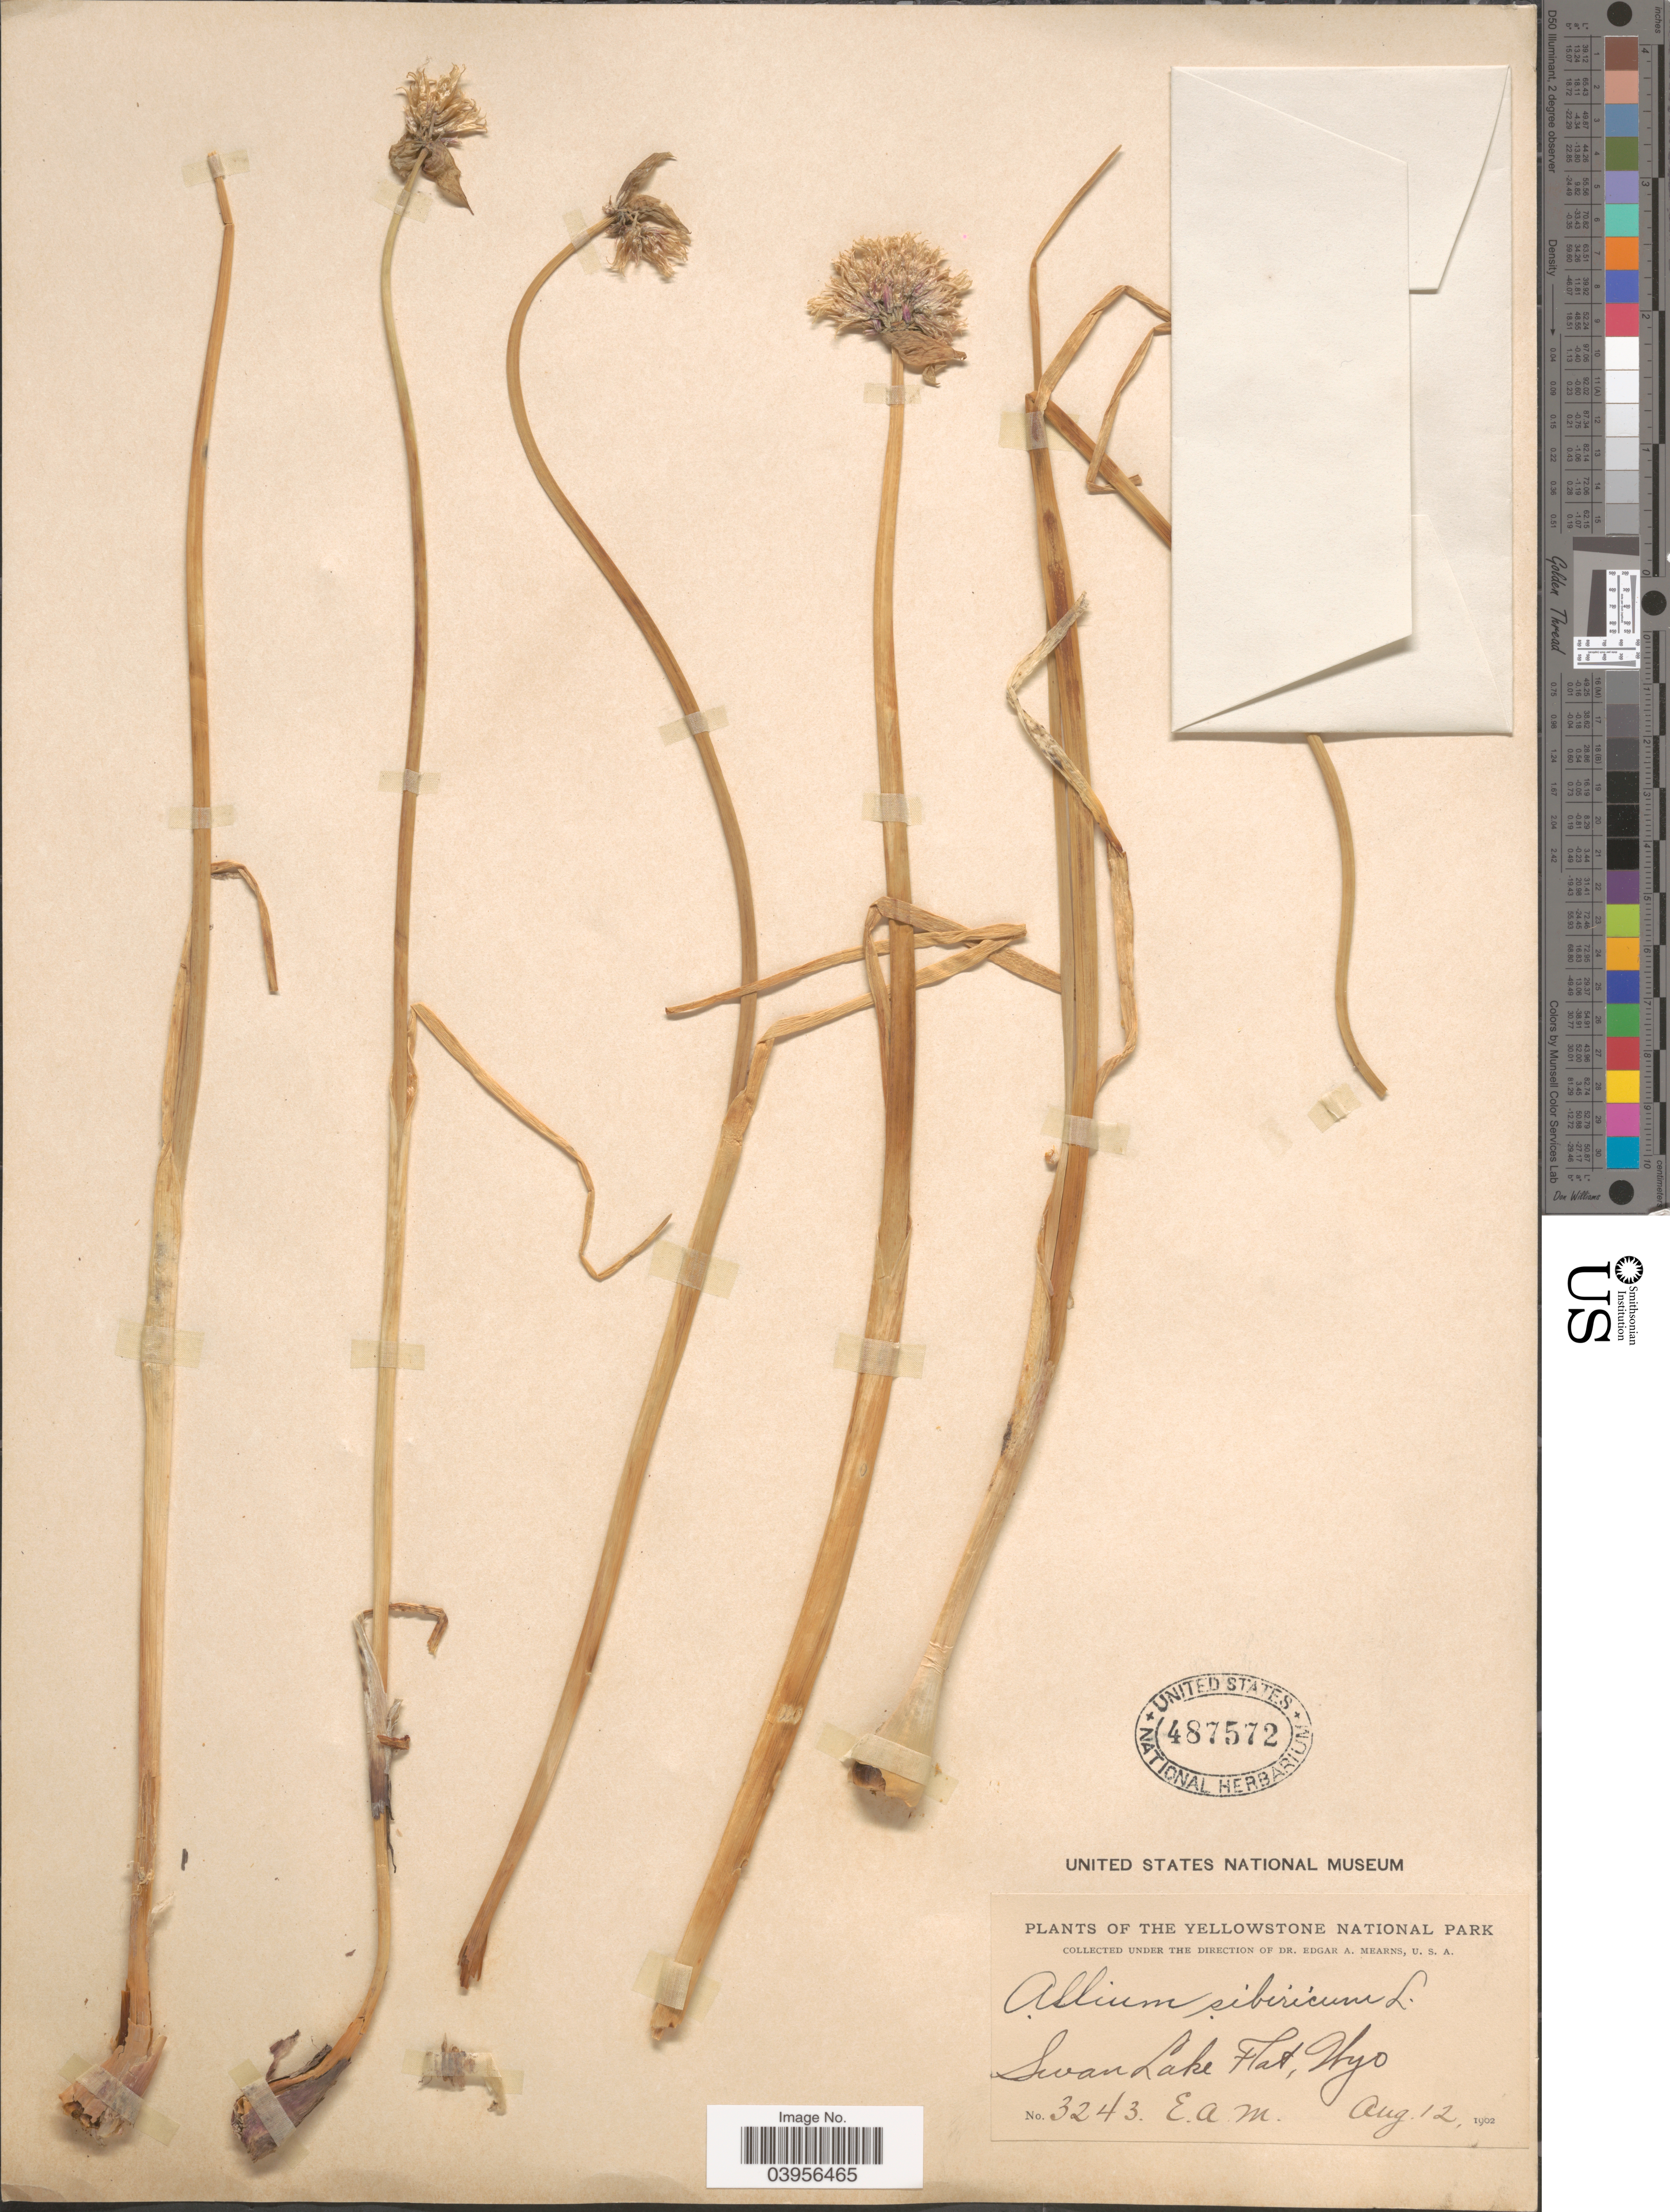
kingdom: Plantae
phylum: Tracheophyta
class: Liliopsida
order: Asparagales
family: Amaryllidaceae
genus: Allium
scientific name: Allium schoenoprasum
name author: L.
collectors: E. A. Mearns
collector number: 3243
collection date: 1902-08-12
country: United States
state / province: Wyoming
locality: The Yellowstone National Park. Swan Lake Flat.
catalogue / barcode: US 487572